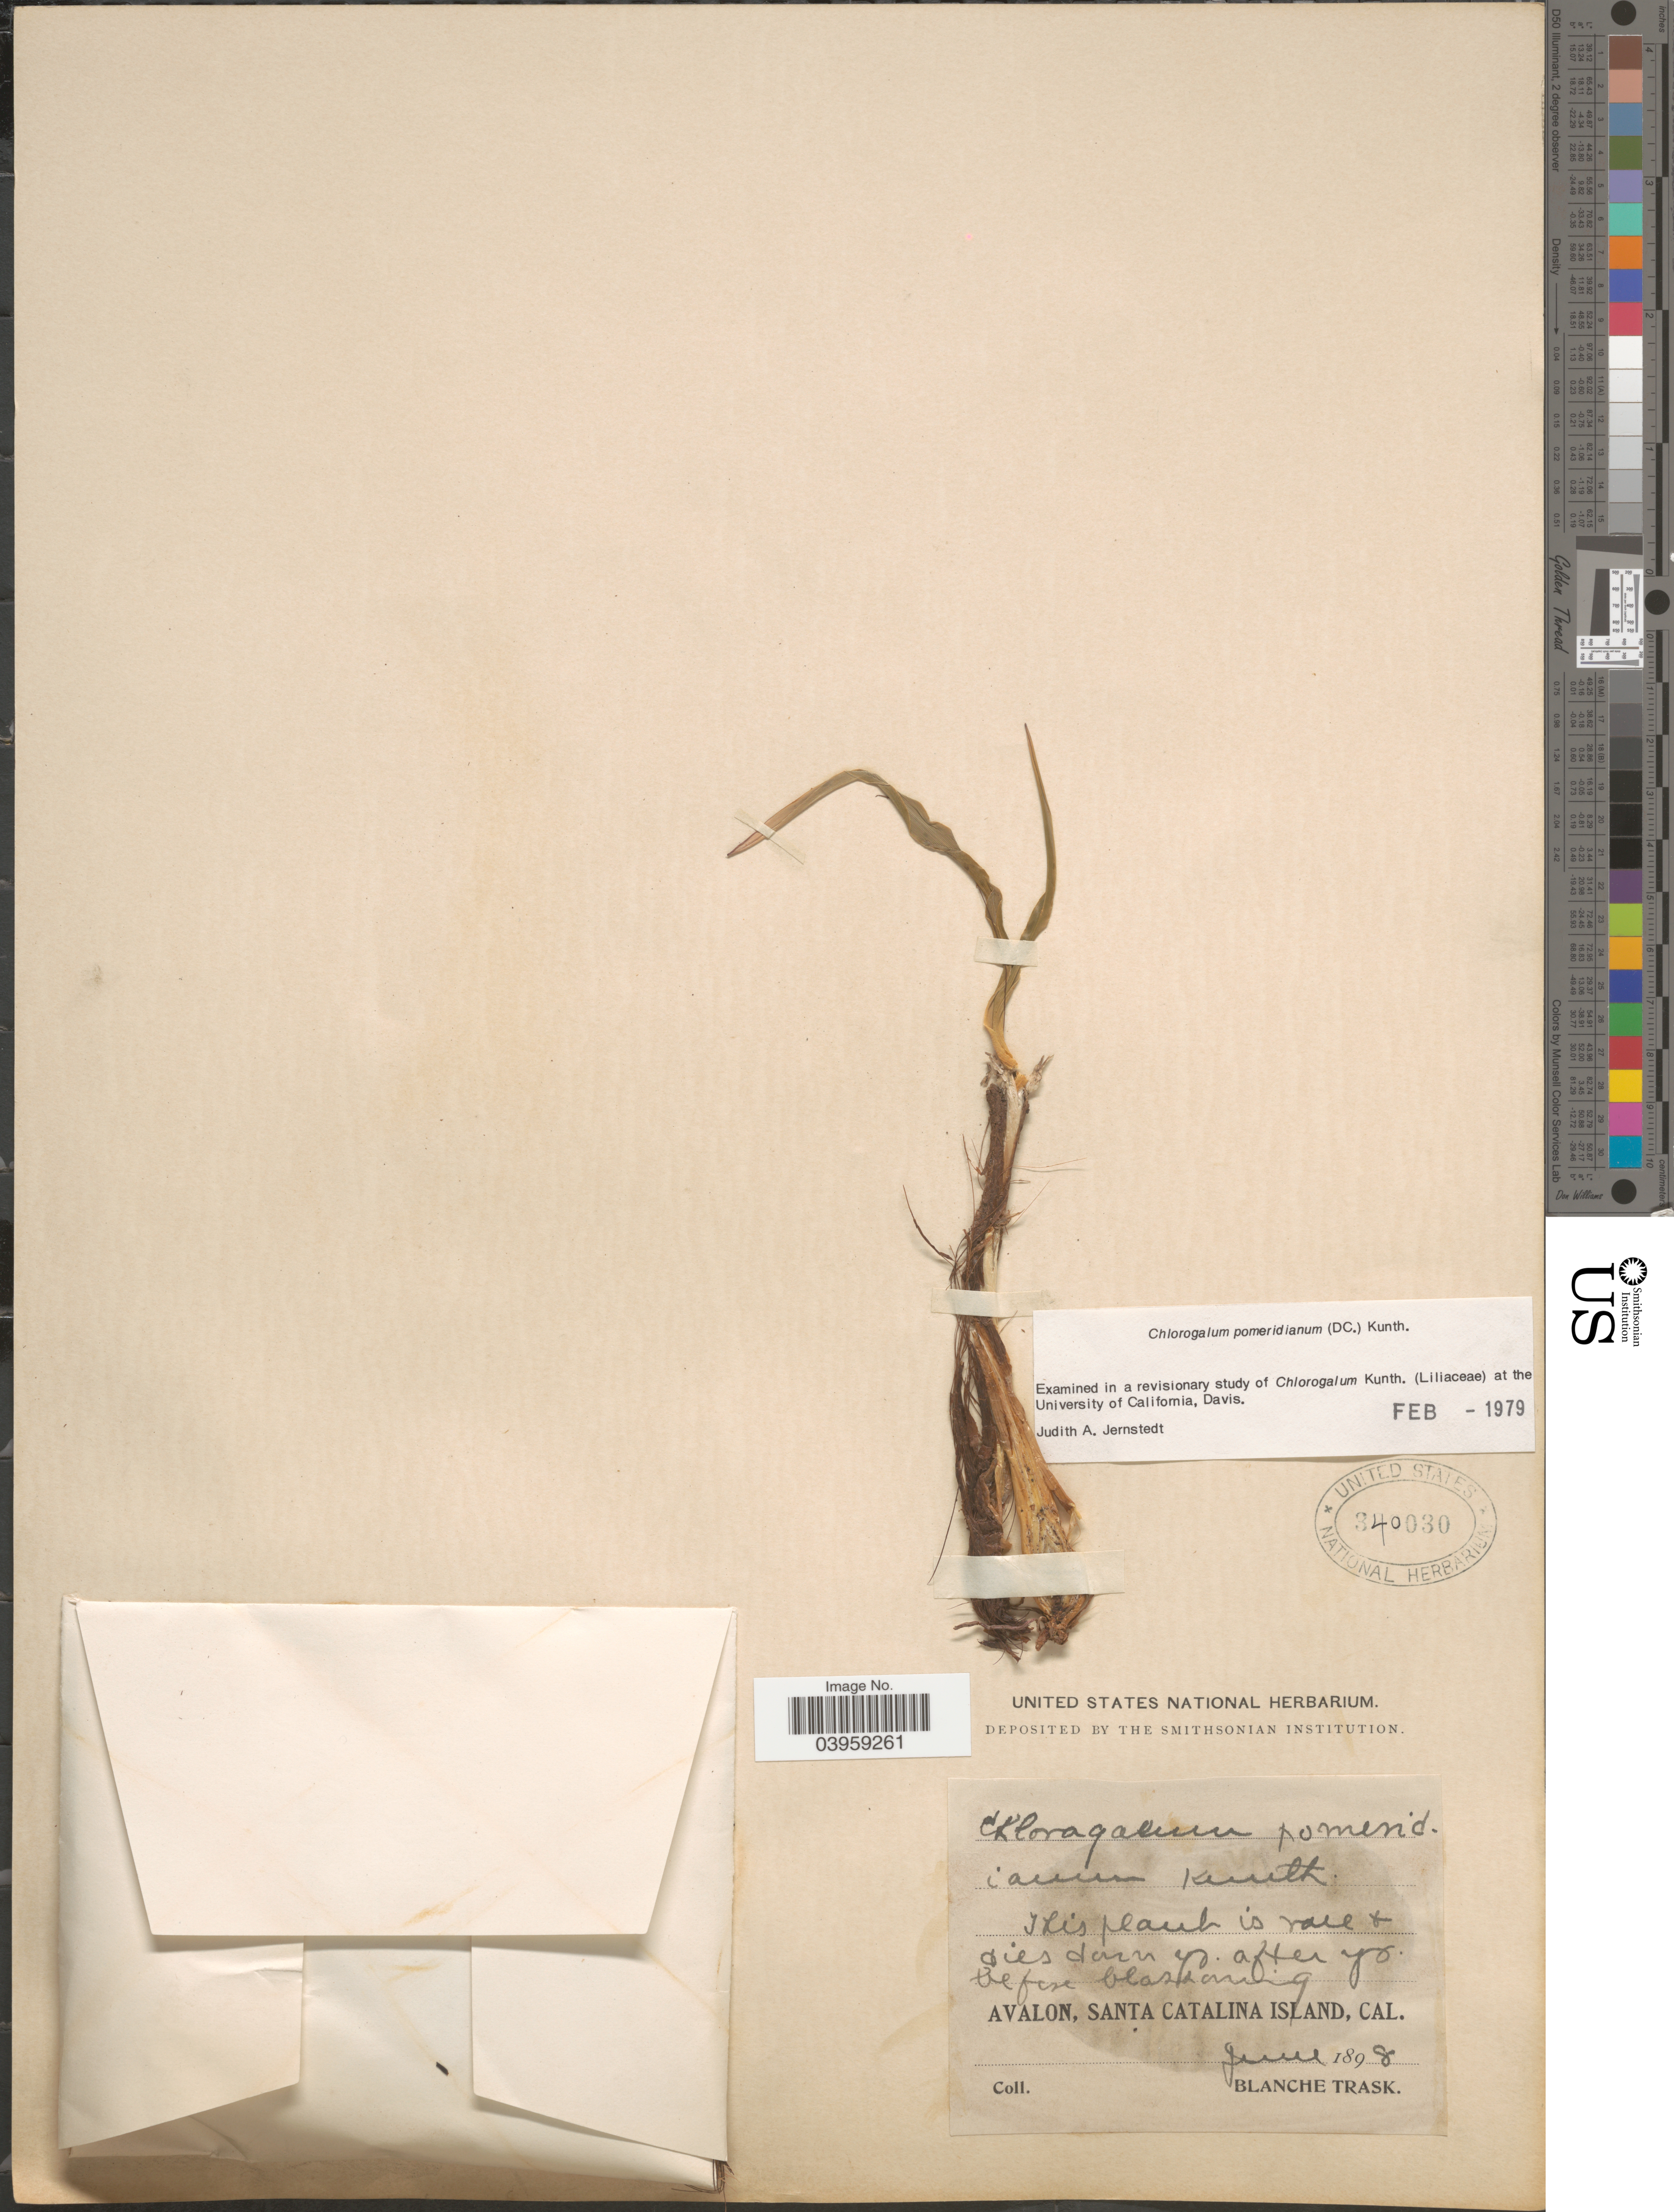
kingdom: Plantae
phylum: Tracheophyta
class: Liliopsida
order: Asparagales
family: Asparagaceae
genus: Chlorogalum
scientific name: Chlorogalum pomeridianum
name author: (DC.) Kunth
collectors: B. Trask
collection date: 1898-06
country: United States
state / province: California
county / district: Los Angeles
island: Santa Catalina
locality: Avalon, Santa Catalina Island.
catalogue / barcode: US 340030